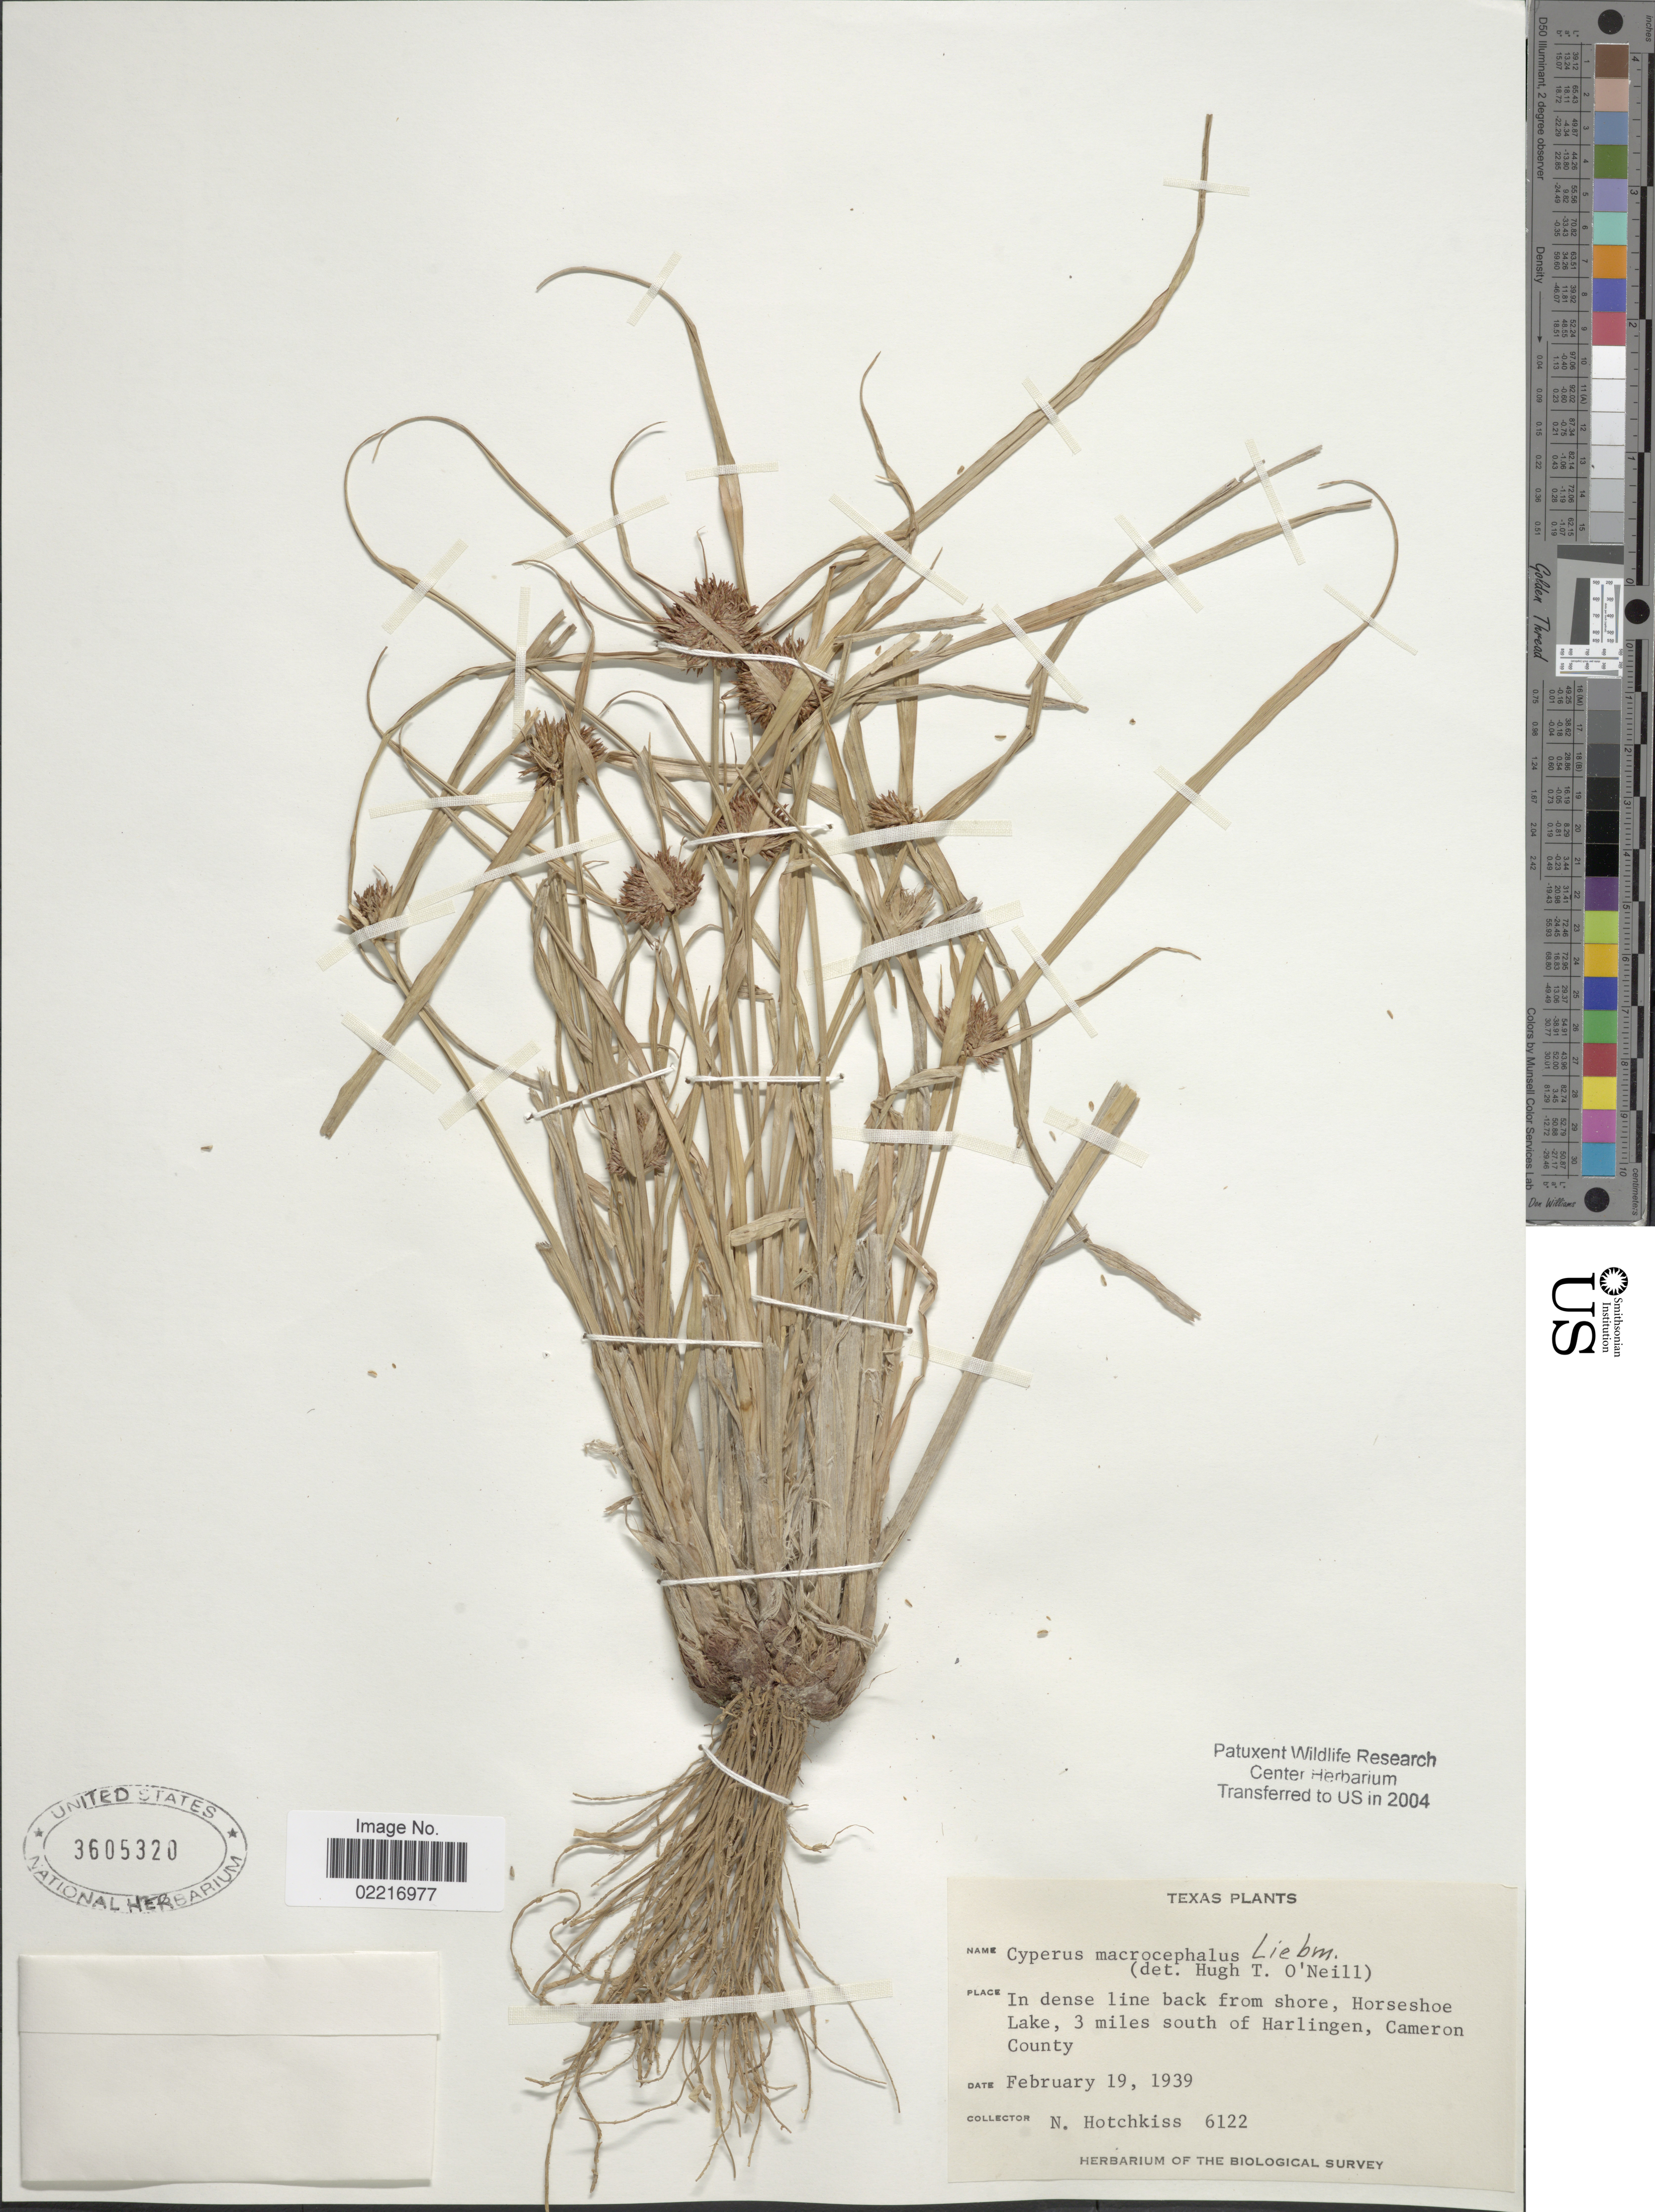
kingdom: Plantae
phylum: Tracheophyta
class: Liliopsida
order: Poales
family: Cyperaceae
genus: Cyperus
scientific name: Cyperus conglobatus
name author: Humb. ex Link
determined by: Strong, Mark T., (BOT), Smithsonian Institution - National Museum of Natural History (UNITED STATES)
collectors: N. Hotchkiss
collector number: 6122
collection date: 1939-02-19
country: United States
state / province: Texas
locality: Horseshoe Lake, 3 miles south of Harlingen, Cameron County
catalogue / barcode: US 3605320